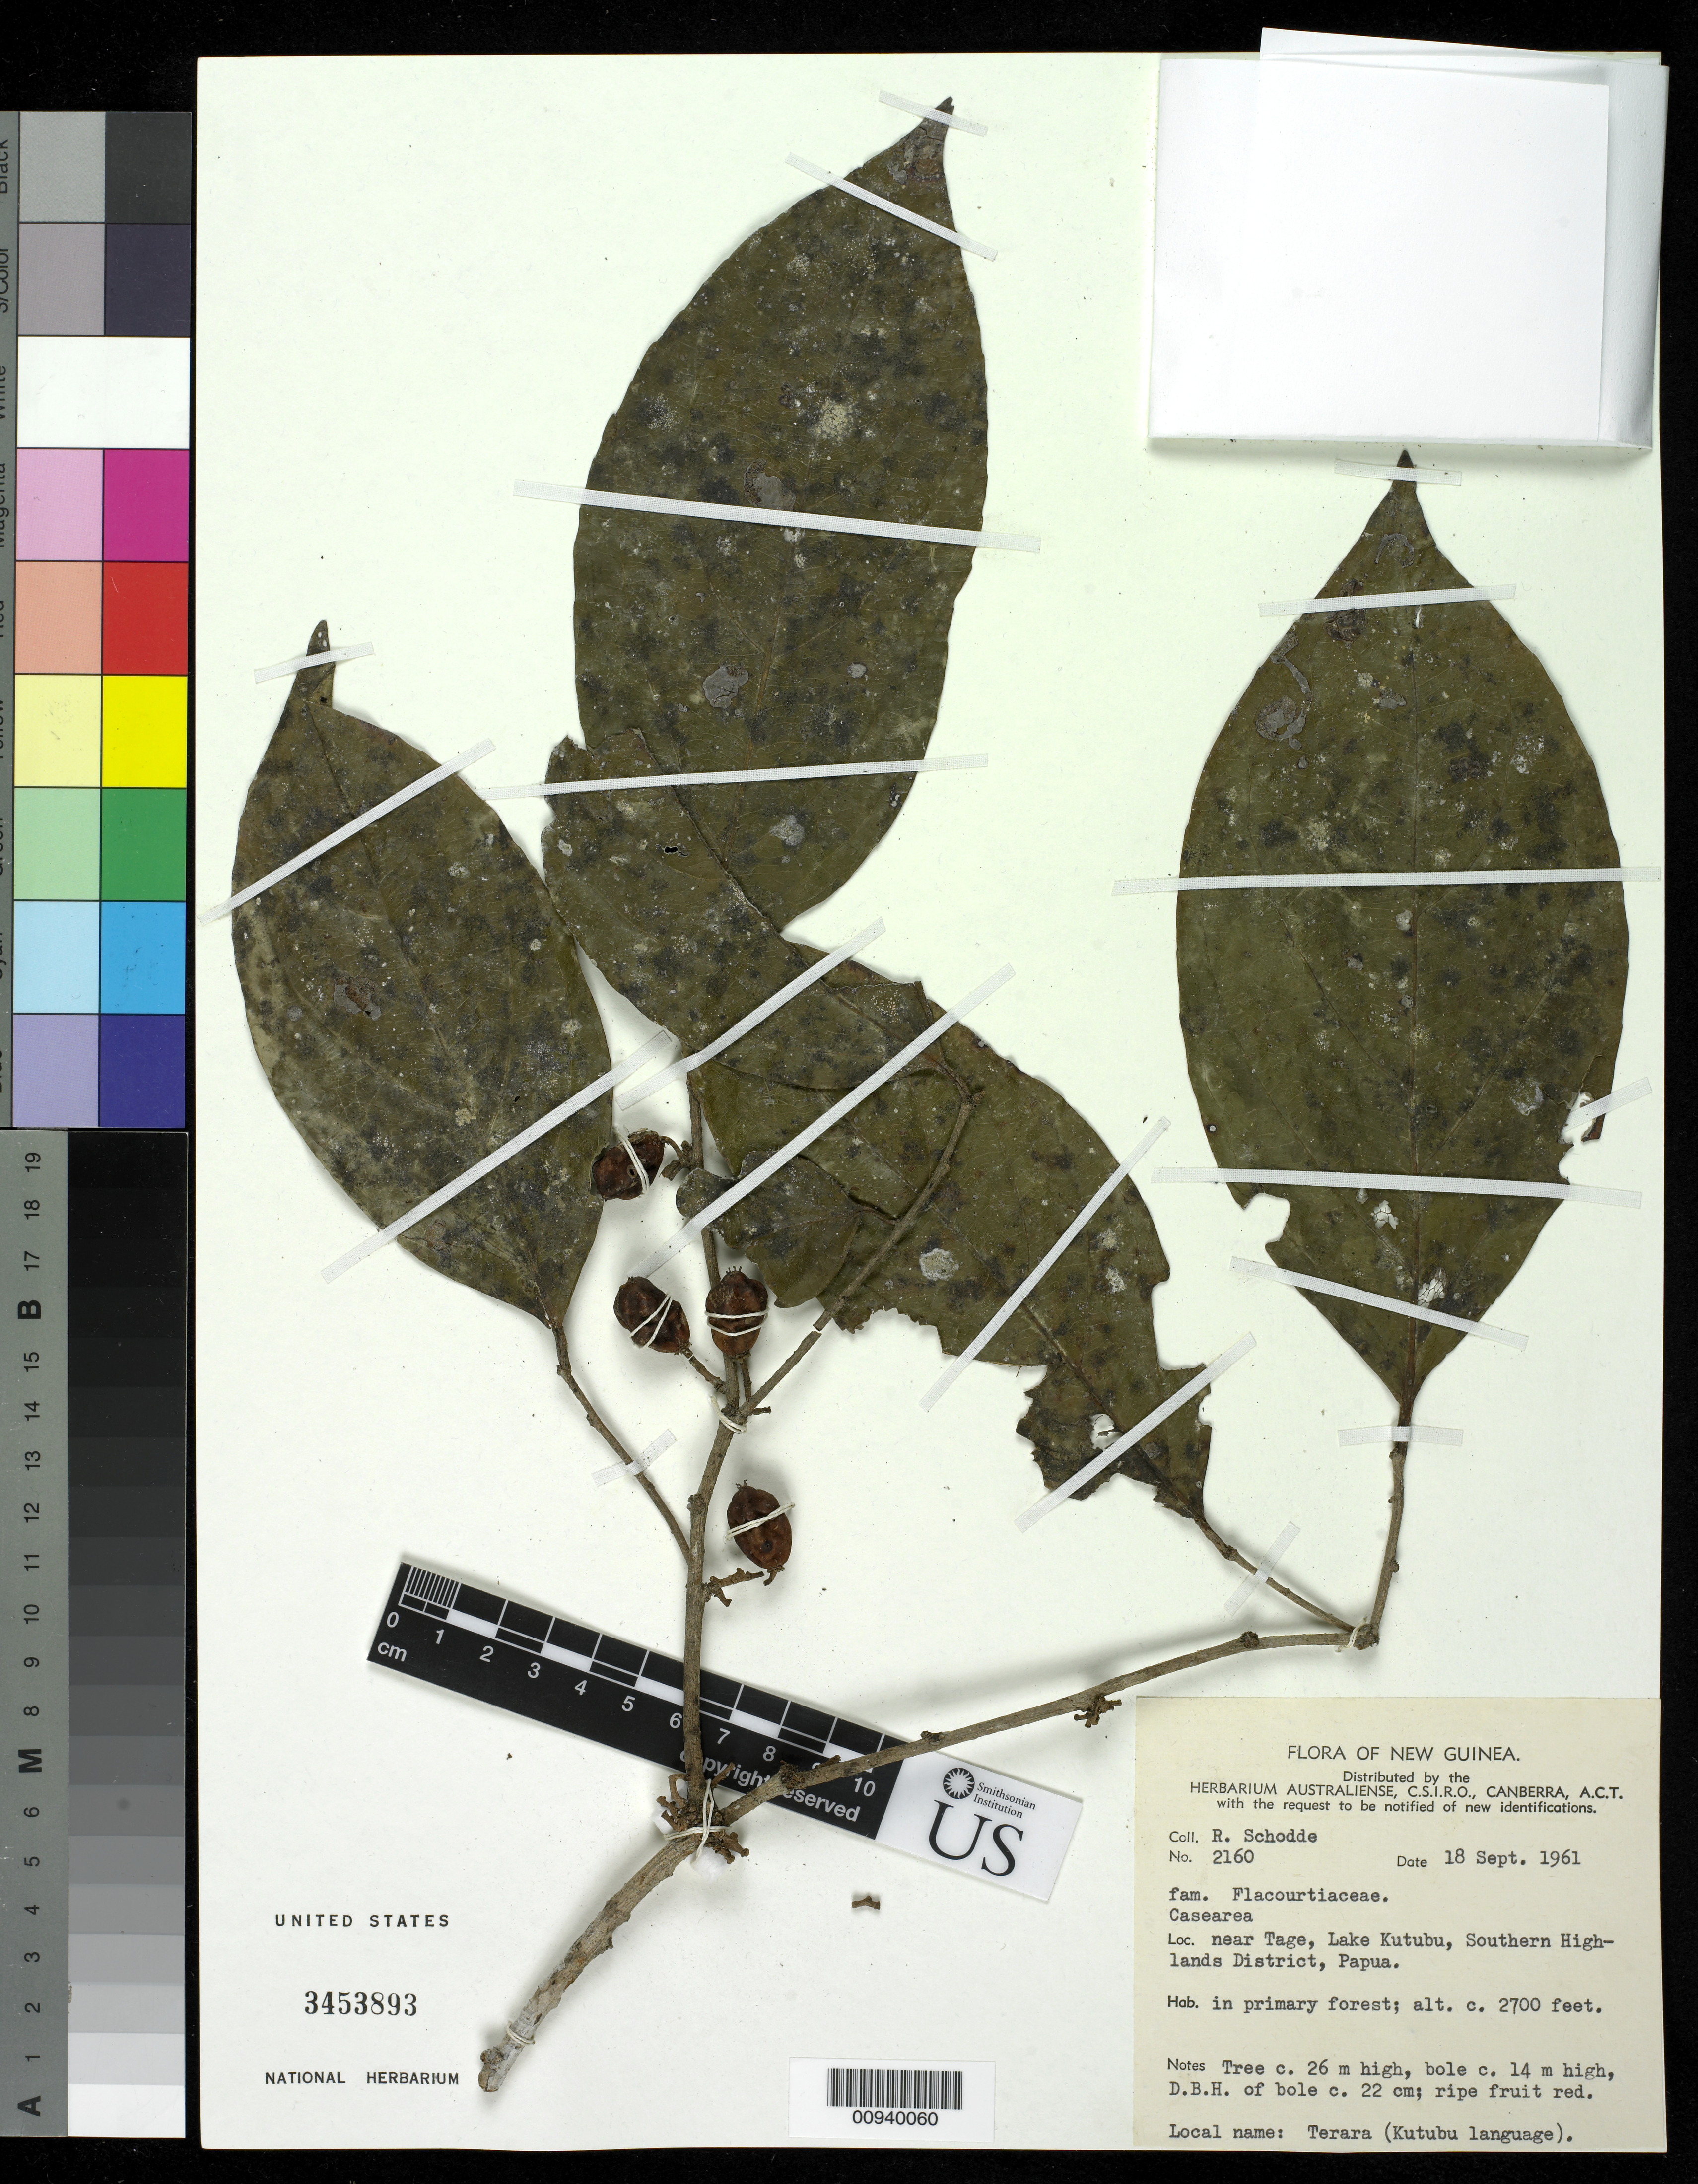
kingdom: Plantae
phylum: Tracheophyta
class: Magnoliopsida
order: Malpighiales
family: Salicaceae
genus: Flacourtia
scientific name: Flacourtia zippelii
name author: Slooten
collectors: R. Schodde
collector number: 2160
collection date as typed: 18 Sep 1961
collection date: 1961-09-18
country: Papua New Guinea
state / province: Southern Highlands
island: New Guinea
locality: Near Tage, Lake Kutubu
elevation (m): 823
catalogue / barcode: US 3453893